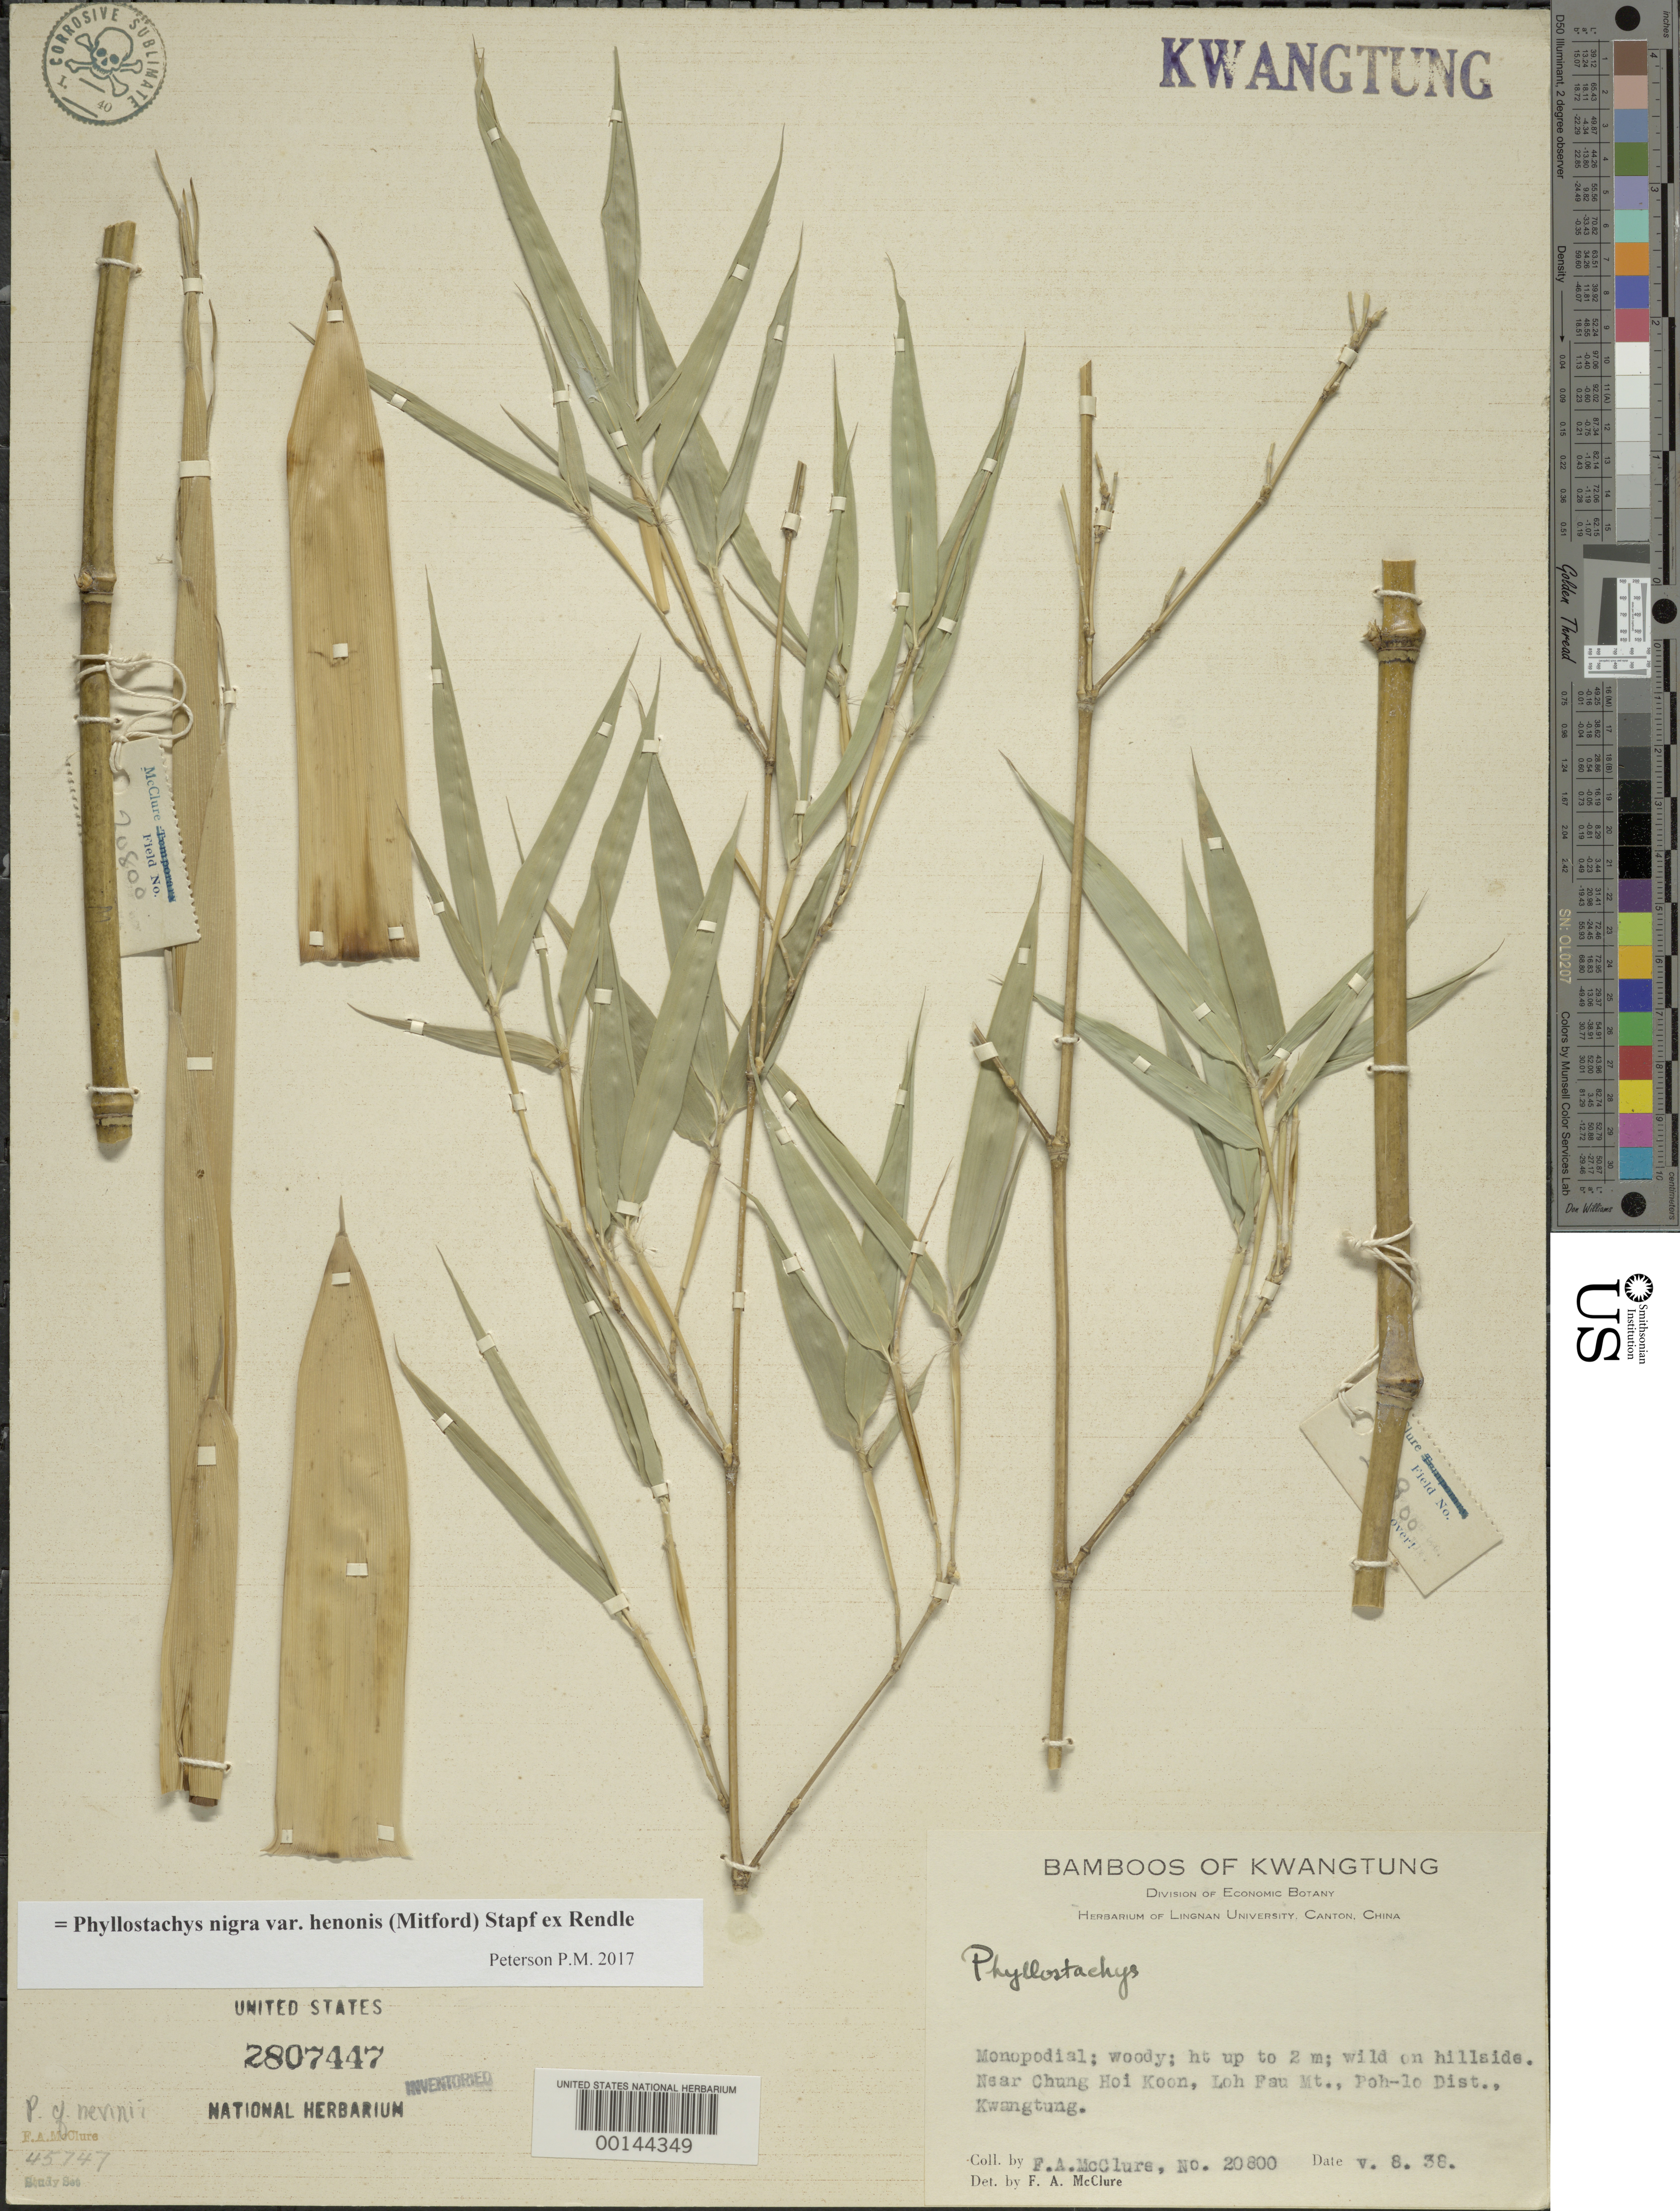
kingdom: Plantae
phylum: Tracheophyta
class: Liliopsida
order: Poales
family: Poaceae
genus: Phyllostachys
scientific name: Phyllostachys nigra var. henonis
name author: (Mitford) Stapf ex Rendle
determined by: Poaceae Reorganization Project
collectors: F. A. McClure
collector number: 20800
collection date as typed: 08 May 1938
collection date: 1938-05-08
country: China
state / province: Guangdong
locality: Poh-lo, loh fau mt.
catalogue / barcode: US 2807447